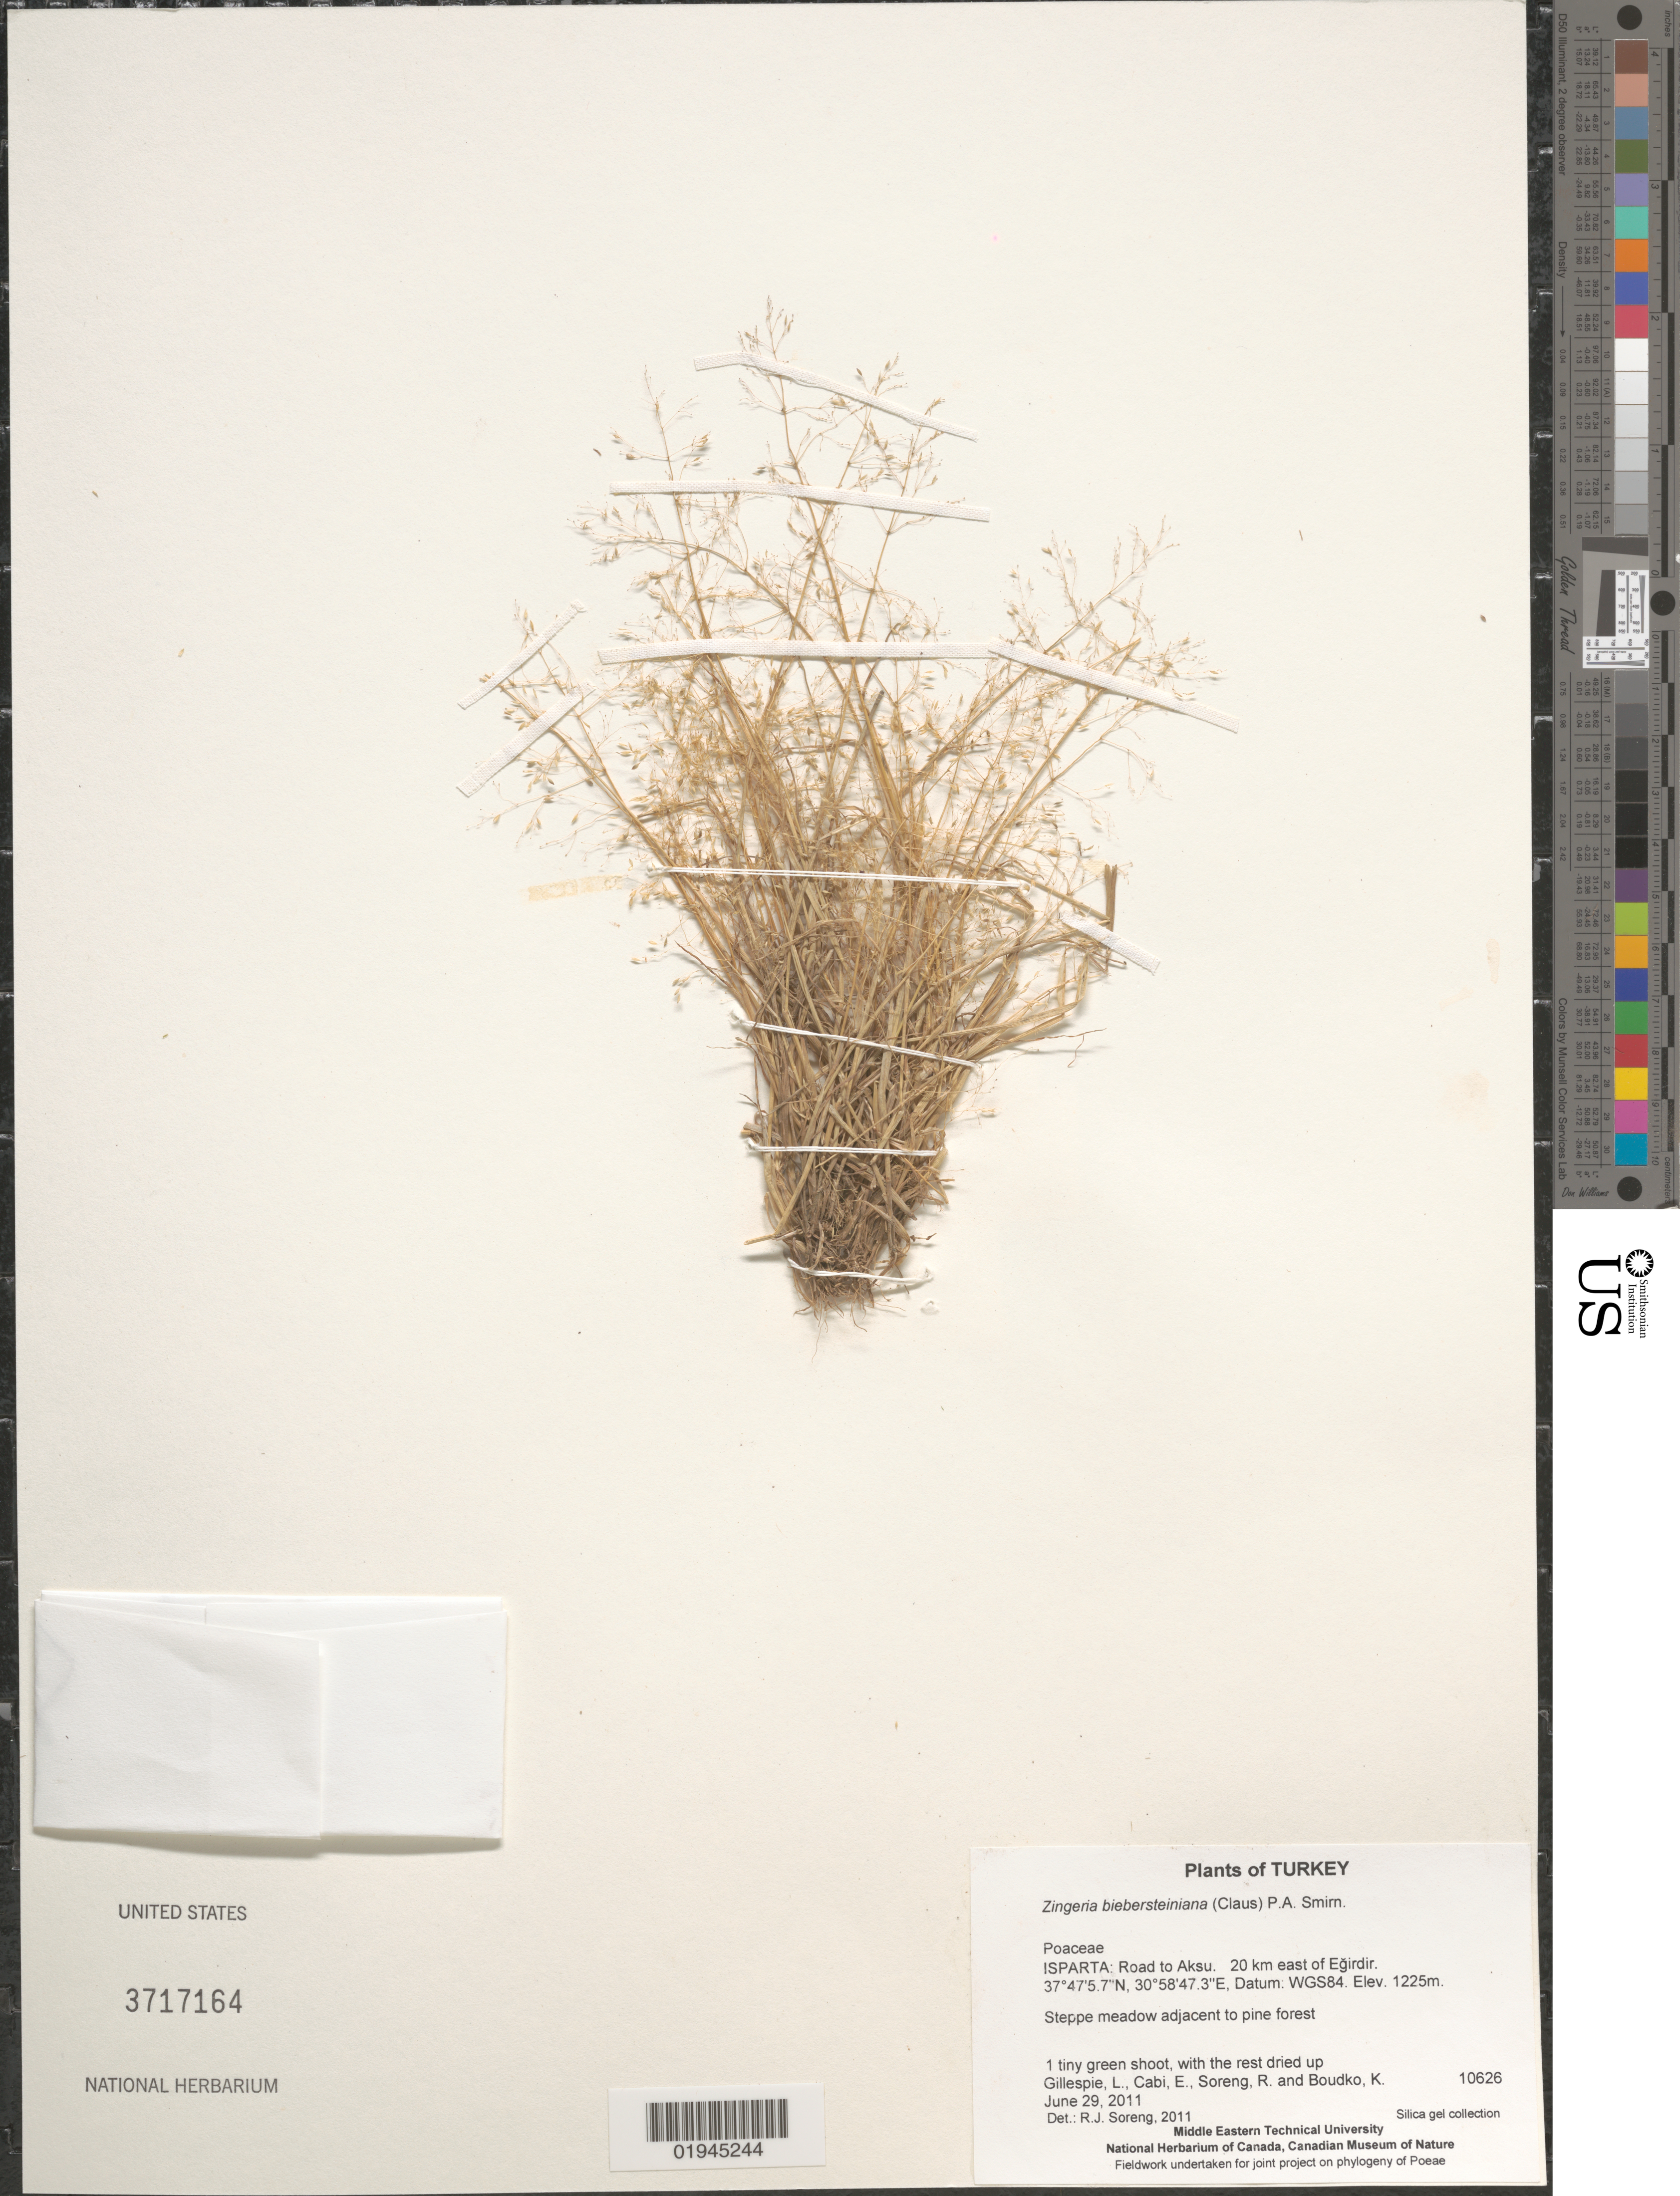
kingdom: Plantae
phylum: Tracheophyta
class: Liliopsida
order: Poales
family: Poaceae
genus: Zingeria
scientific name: Zingeria densior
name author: (Hack. ex Grecescu) Chrtek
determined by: Soreng, Robert J., Research Associate (BOT), Smithsonian Institution - National Museum of Natural History (UNITED STATES)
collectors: L. J. Gillespie, E. Cabi, R. J. Soreng & K. Boudko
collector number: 10626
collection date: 2011-06-29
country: Turkey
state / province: Isparta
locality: Road to Aksu. 20 km east of Egirdir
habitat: Steppe meadow adjacent to pine forest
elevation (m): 1225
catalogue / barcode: US 3717164